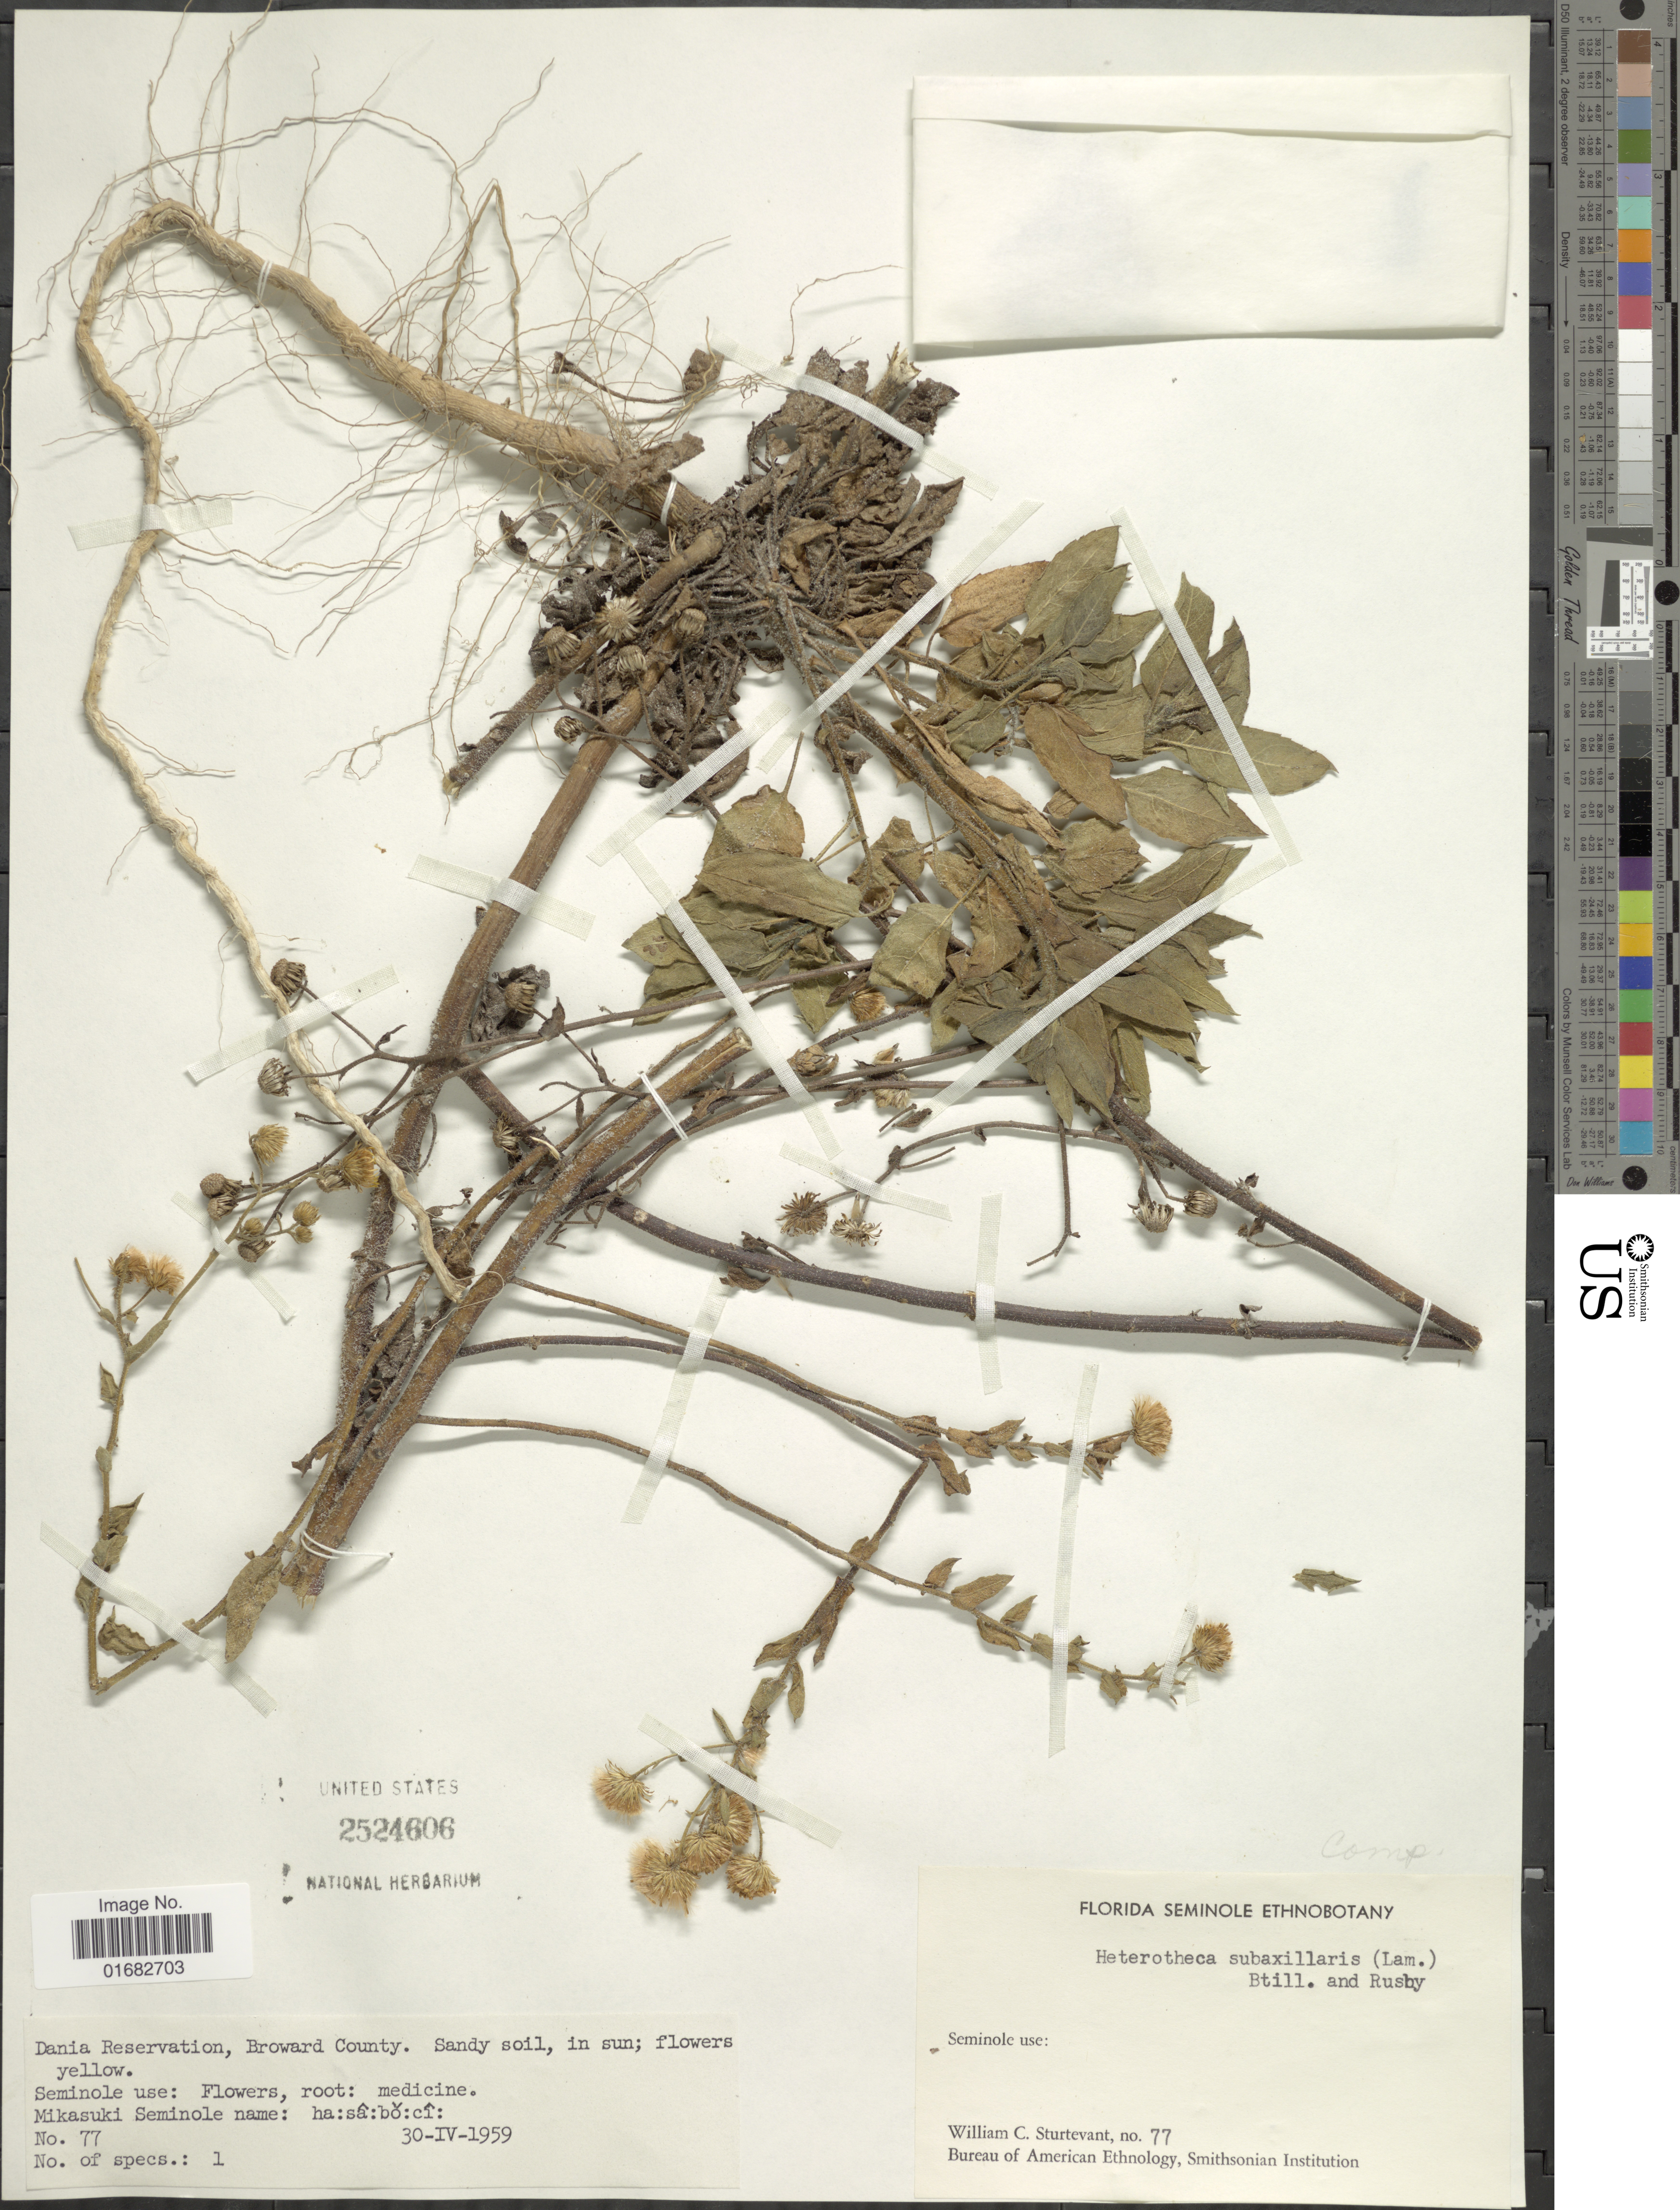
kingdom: Plantae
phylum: Tracheophyta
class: Magnoliopsida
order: Asterales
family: Asteraceae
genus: Heterotheca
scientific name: Heterotheca subaxillaris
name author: (Lam.) Britton & Rusby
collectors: W. Sturtevant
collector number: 77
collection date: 1959-04-30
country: United States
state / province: Florida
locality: Dania Reservation, Broward County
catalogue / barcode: US 2524606